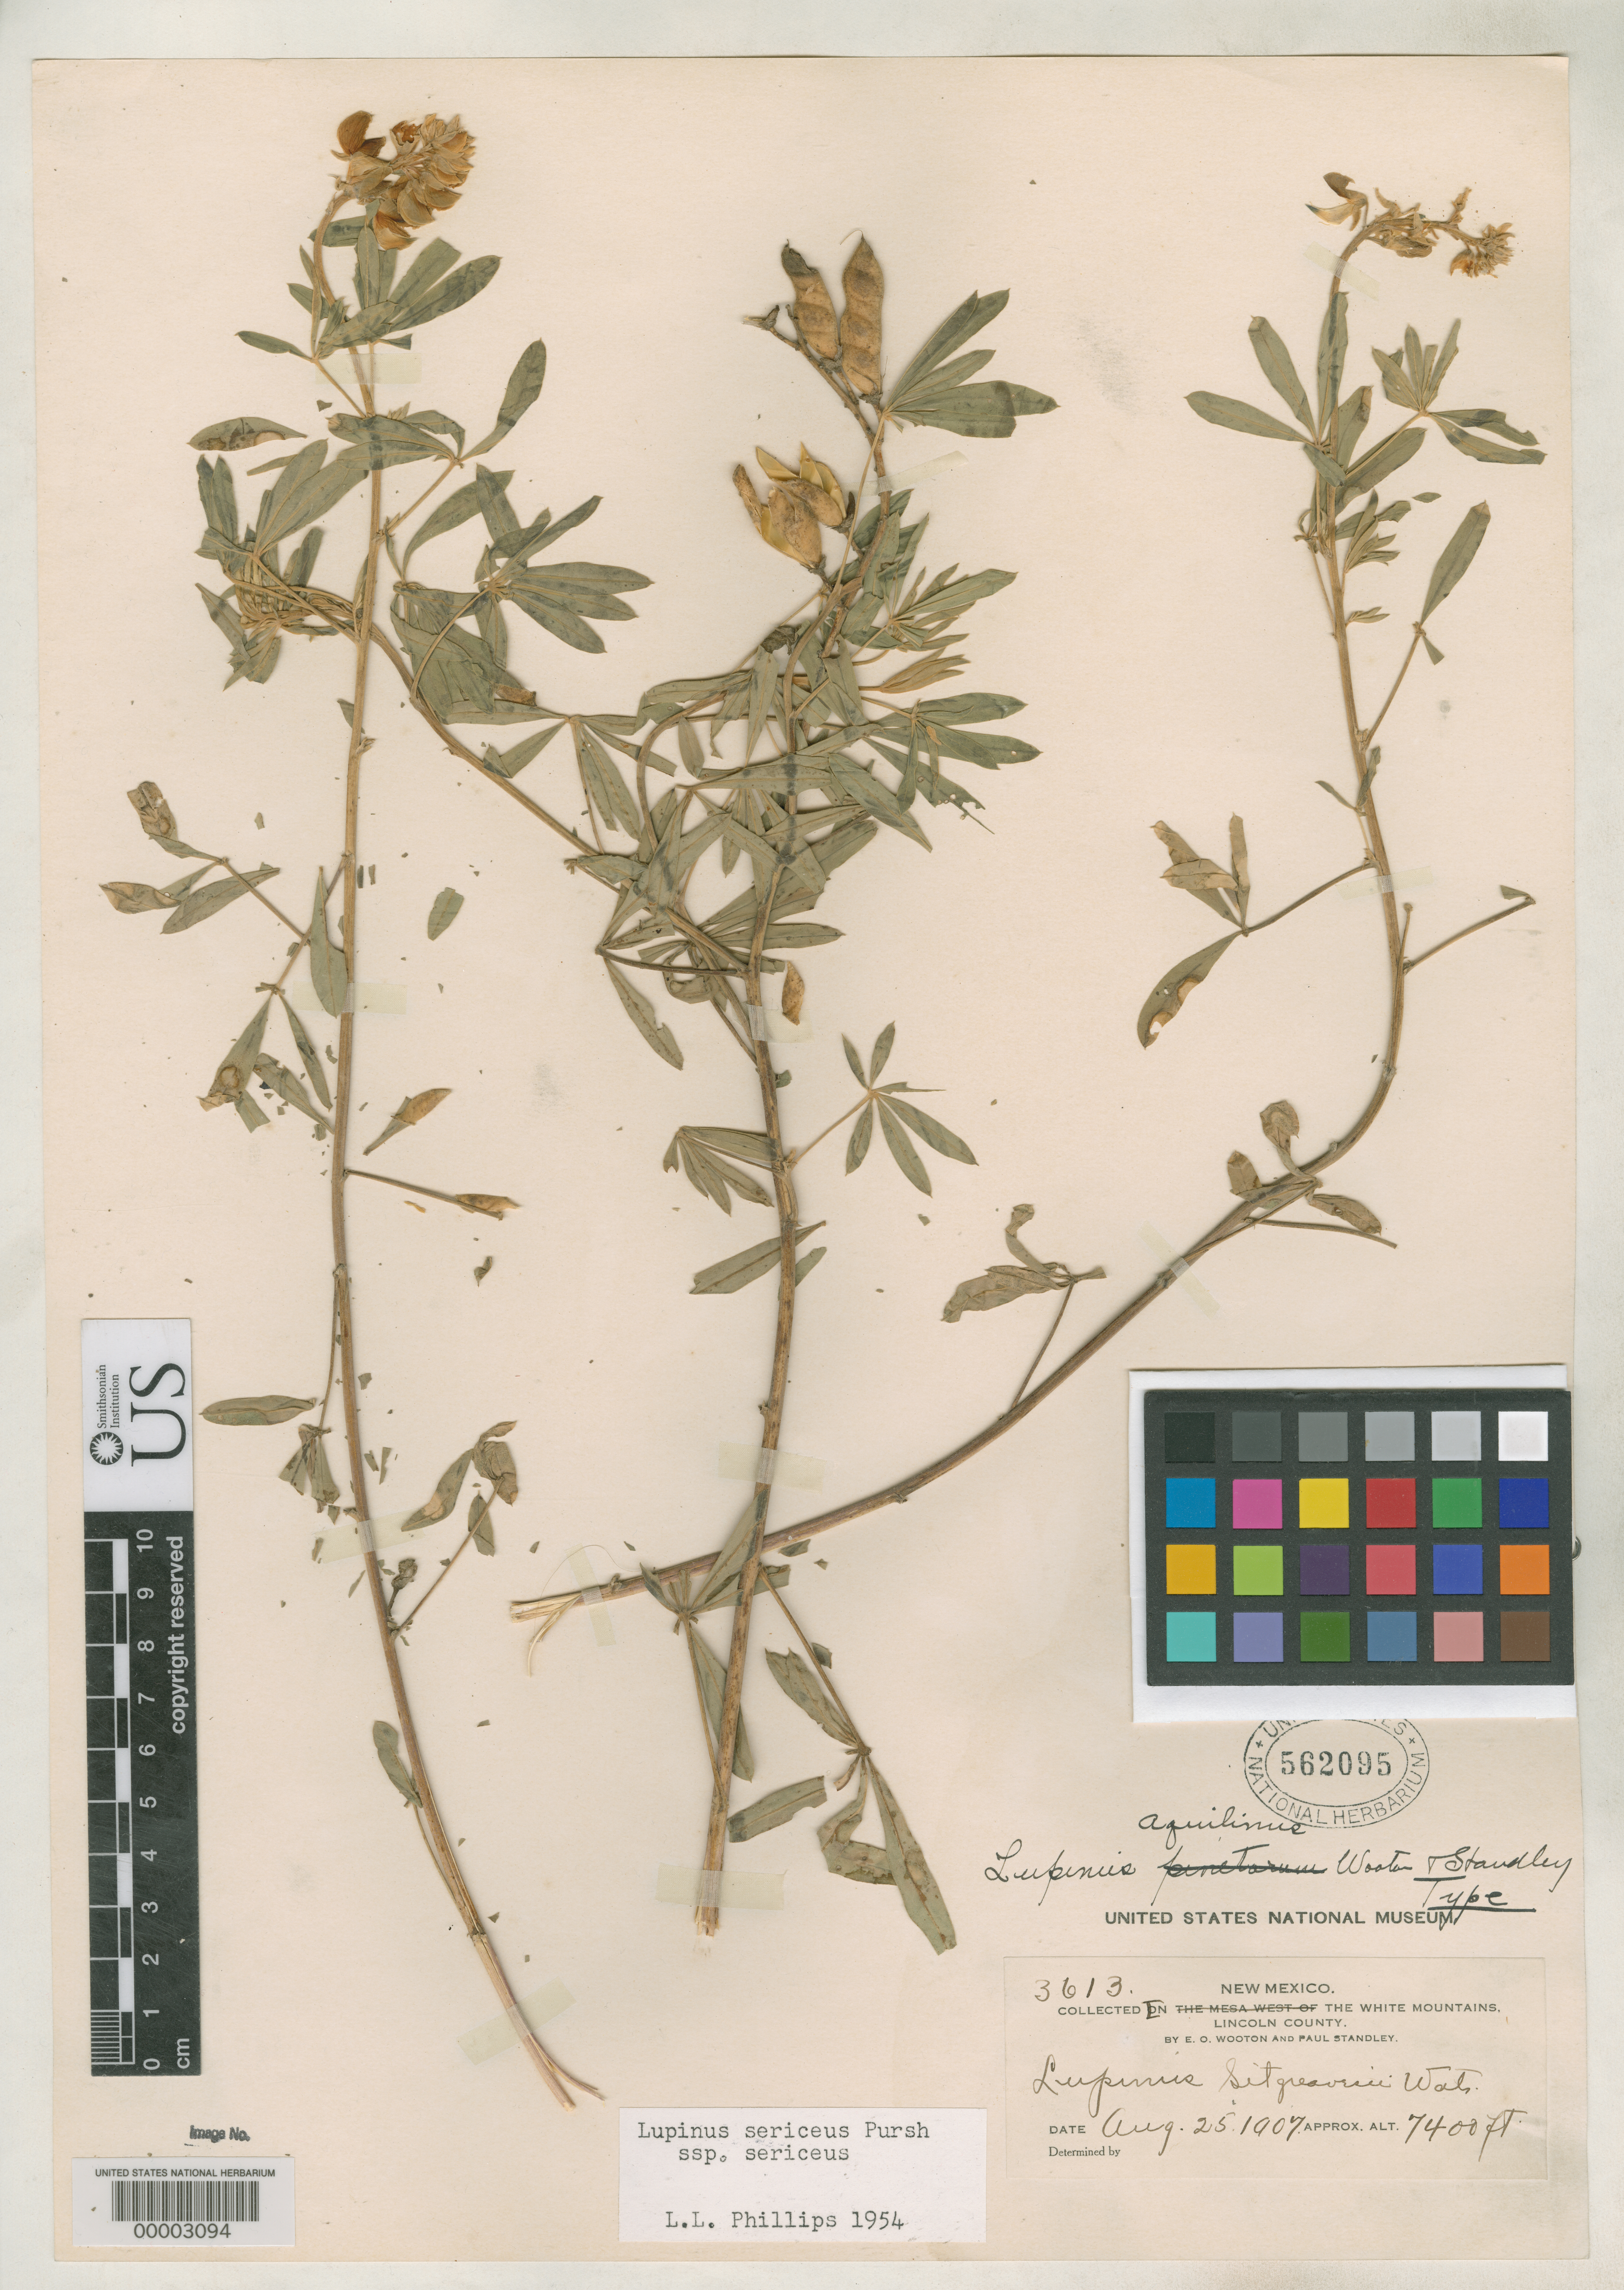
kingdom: Plantae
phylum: Tracheophyta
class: Magnoliopsida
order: Fabales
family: Fabaceae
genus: Lupinus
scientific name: Lupinus aquilinus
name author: Wooton & Standl.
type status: Holotype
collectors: E. O. Wooton & P. C. Standley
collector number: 3613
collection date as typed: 25 Aug 1907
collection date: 1907-08-25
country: United States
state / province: New Mexico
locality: Gilmares Ranch, Eagle Creek, White Mountains.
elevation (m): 2220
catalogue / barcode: US 562095